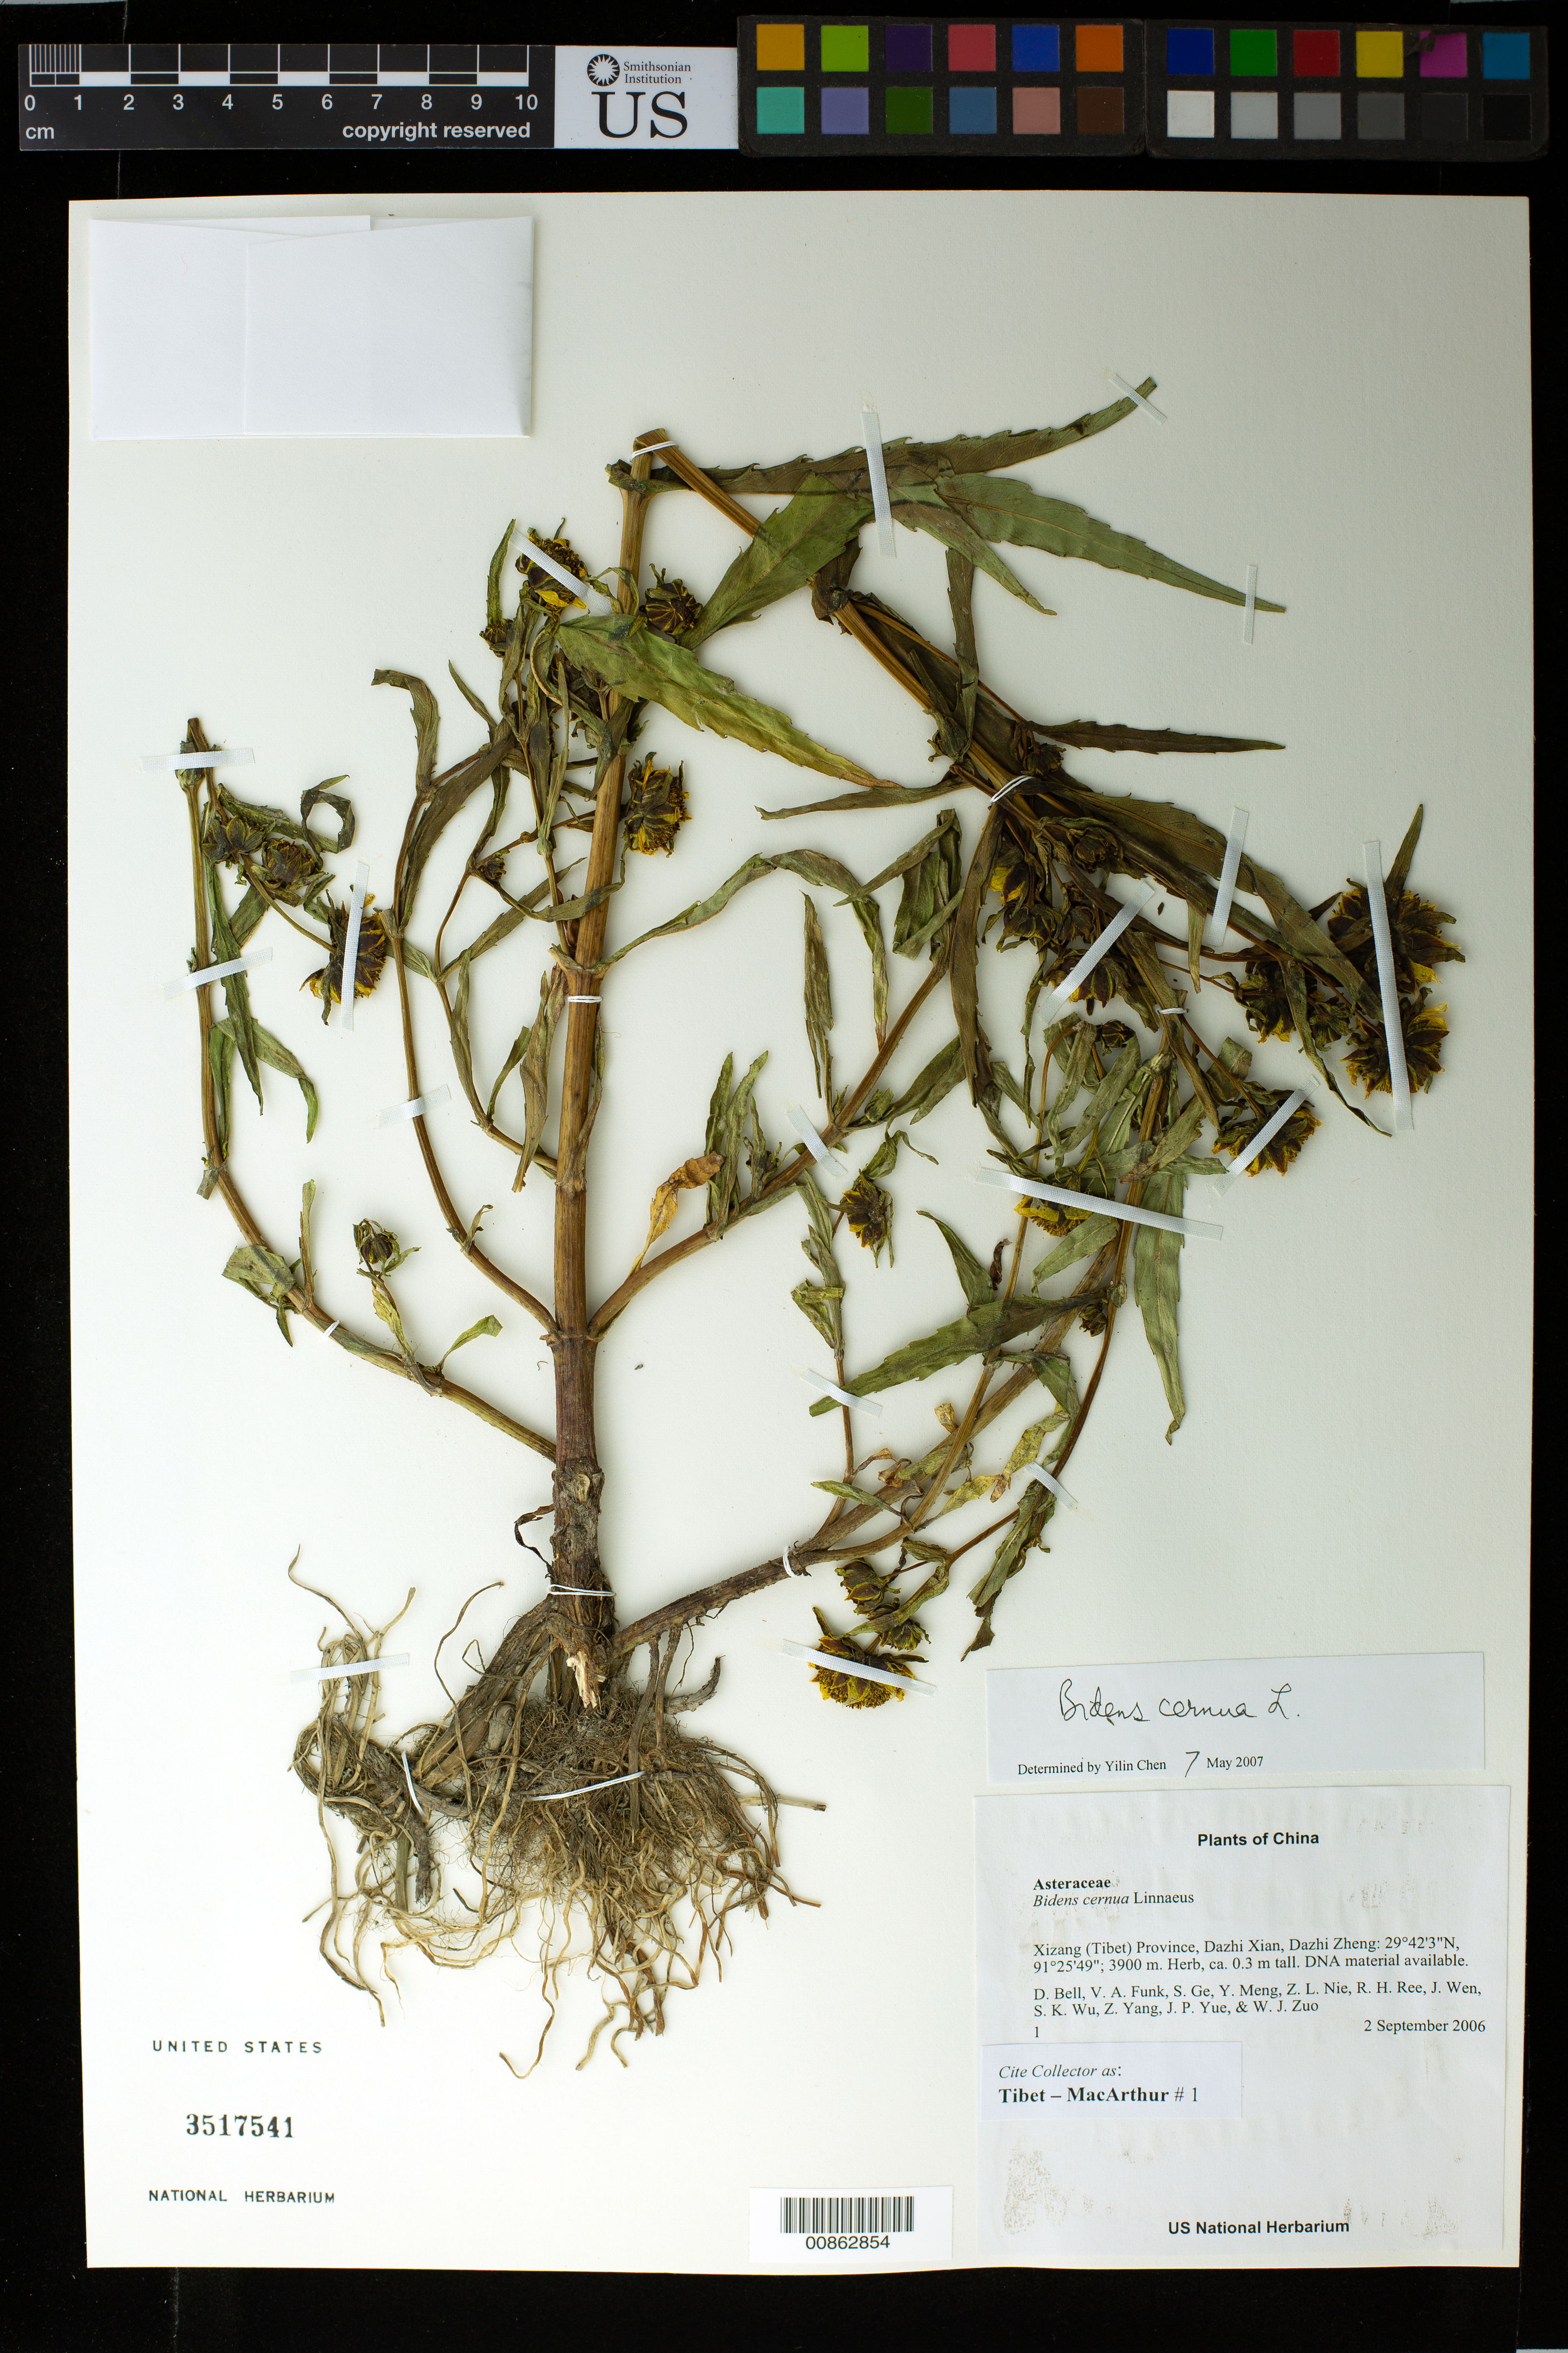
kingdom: Plantae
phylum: Tracheophyta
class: Magnoliopsida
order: Asterales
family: Asteraceae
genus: Bidens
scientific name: Bidens cernua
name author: L.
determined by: Yilin Chen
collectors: Tibet-MacArthur, D. A. Bell, V. Funk, S. Ge, Y. Meng, Z. Nie, R. Ree, J. Wen, S. K. Wu, Z. Yang, J. Yue & W. Zuo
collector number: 1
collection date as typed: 02 Sep 2006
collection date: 2006-09-02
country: China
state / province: Xizang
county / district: Dazhi Xian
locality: Dazhi Zheng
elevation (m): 3900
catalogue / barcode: US 3517541